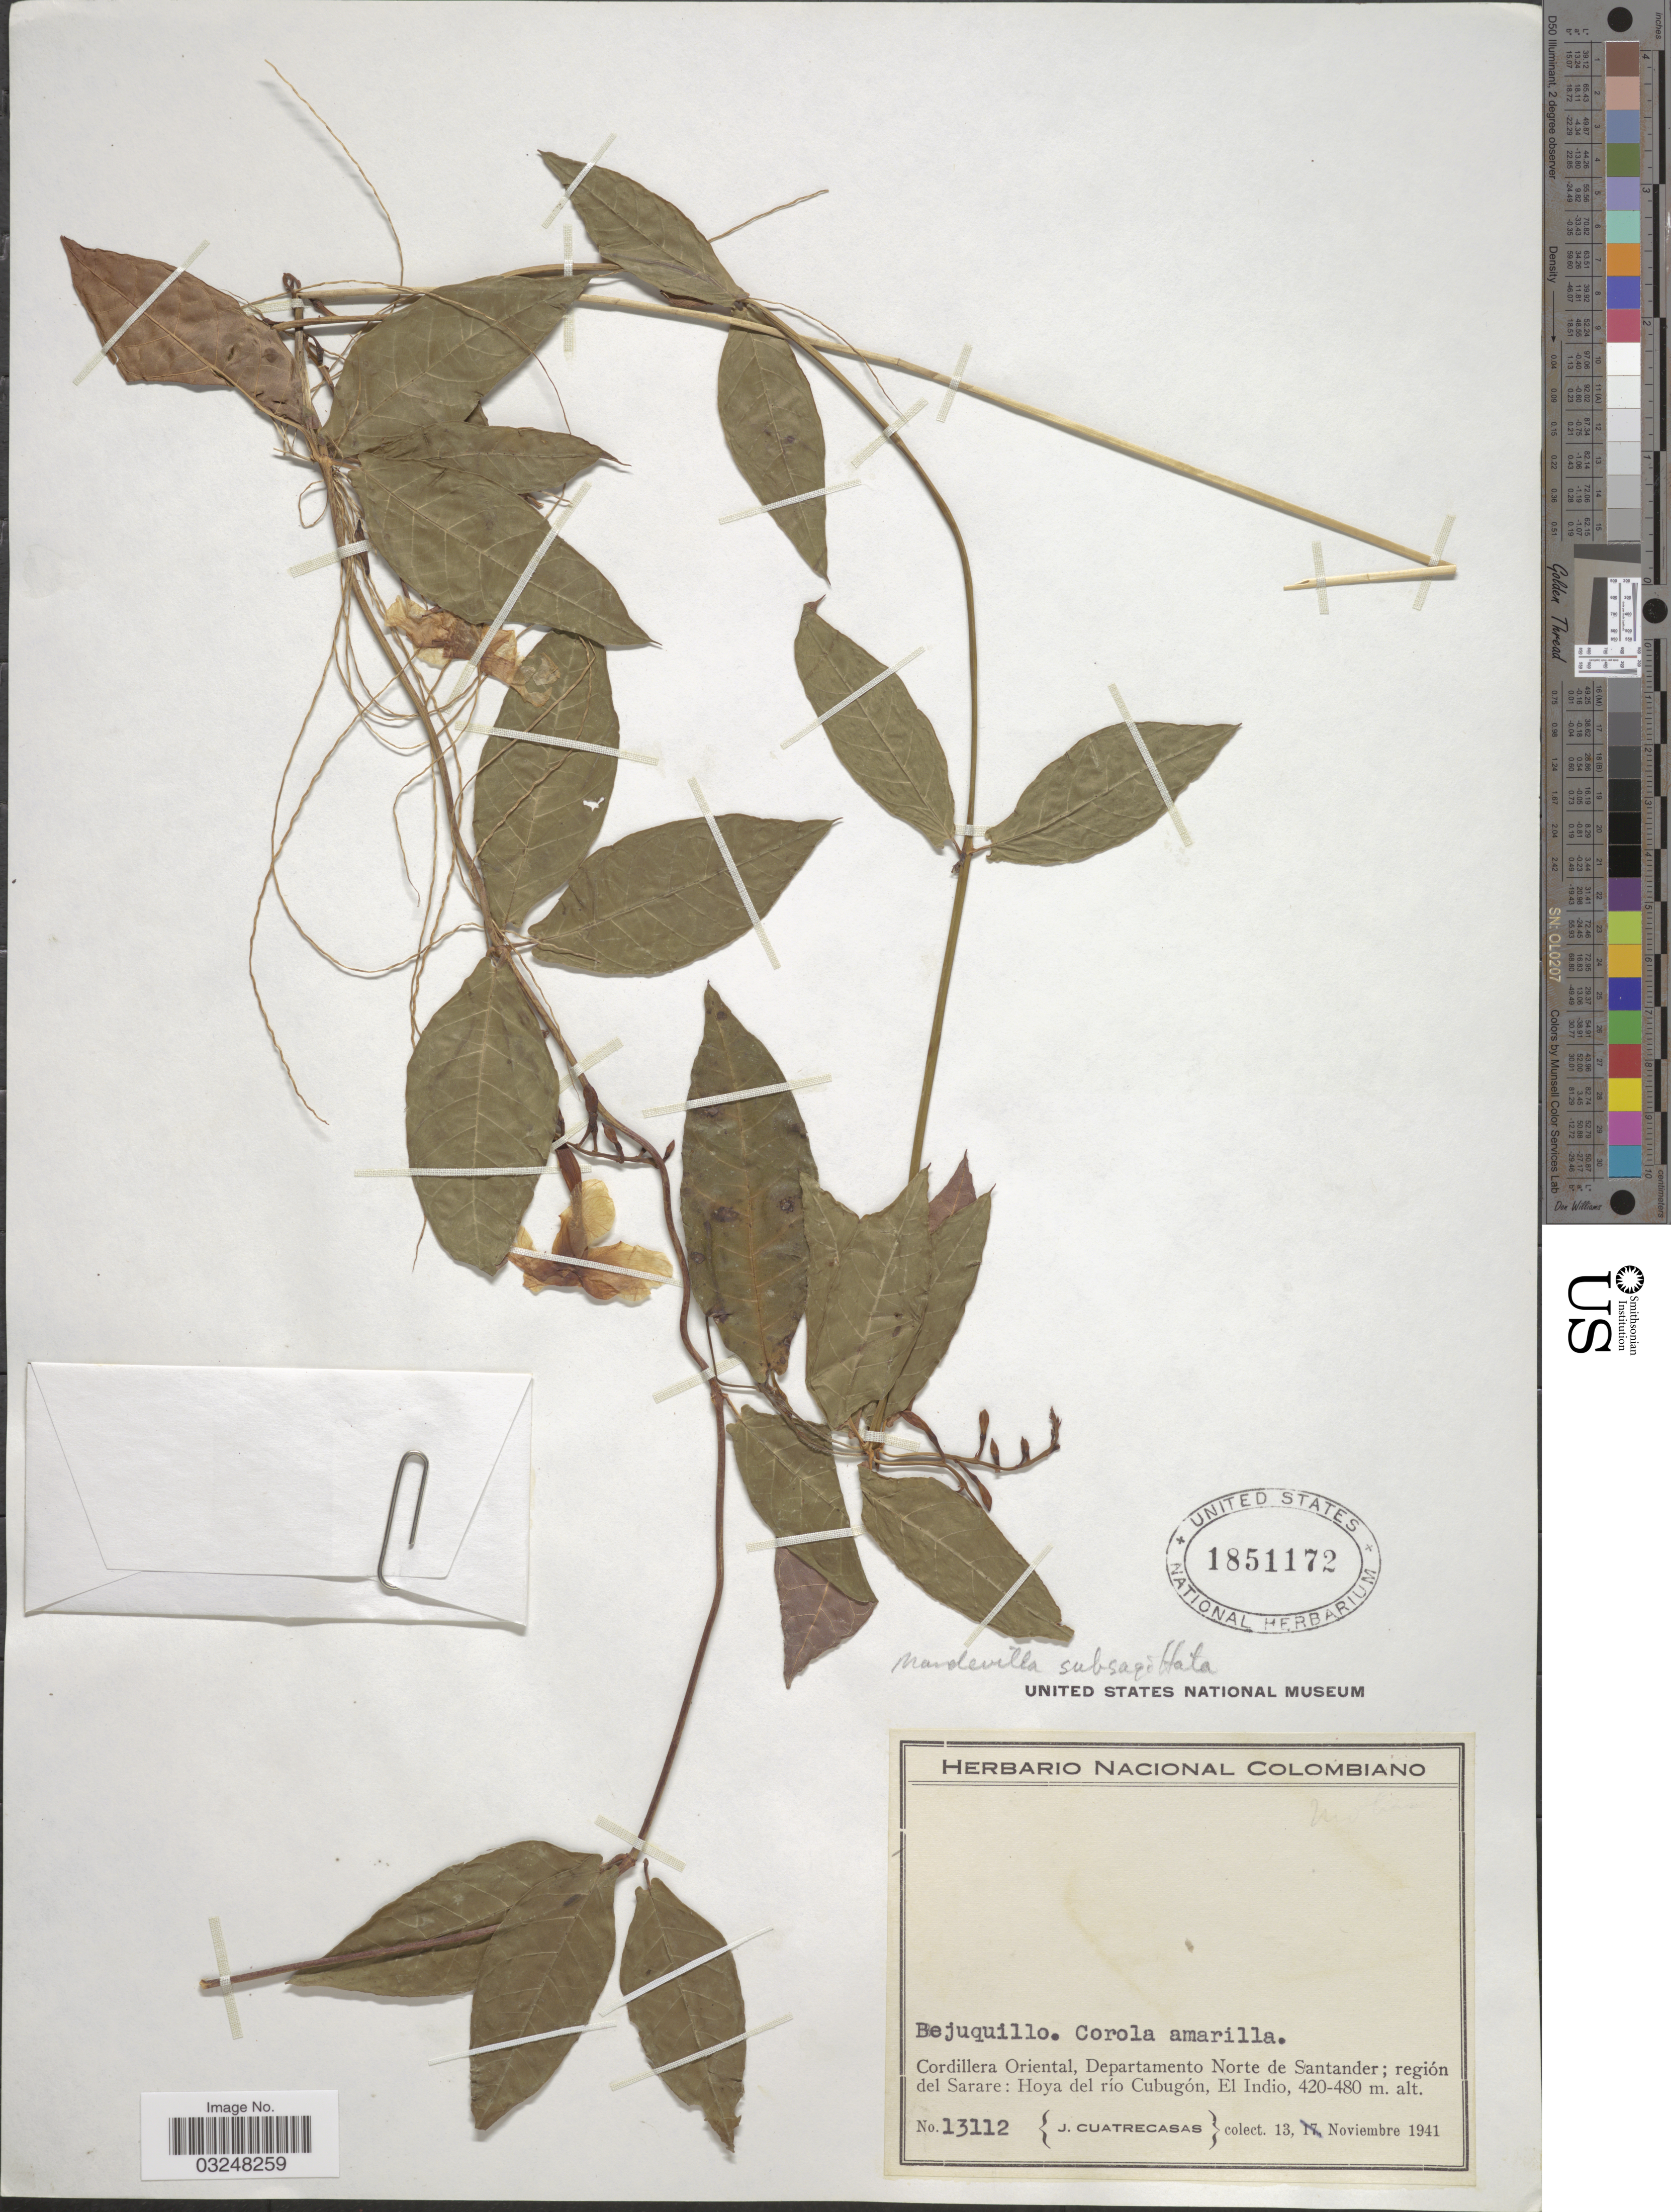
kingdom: Plantae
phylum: Tracheophyta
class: Magnoliopsida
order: Gentianales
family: Apocynaceae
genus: Mandevilla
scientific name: Mandevilla subsagittata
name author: (Ruiz & Pav.) Woodson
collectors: J. Cuatrecasas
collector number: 13112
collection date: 1941-11-13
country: Colombia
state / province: Norte de Santander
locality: Cordillera Oriental, Departamento Norte de Santander; región del Sarare: Hoya del río Cubugón, El Indio.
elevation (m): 420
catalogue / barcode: US 1851172